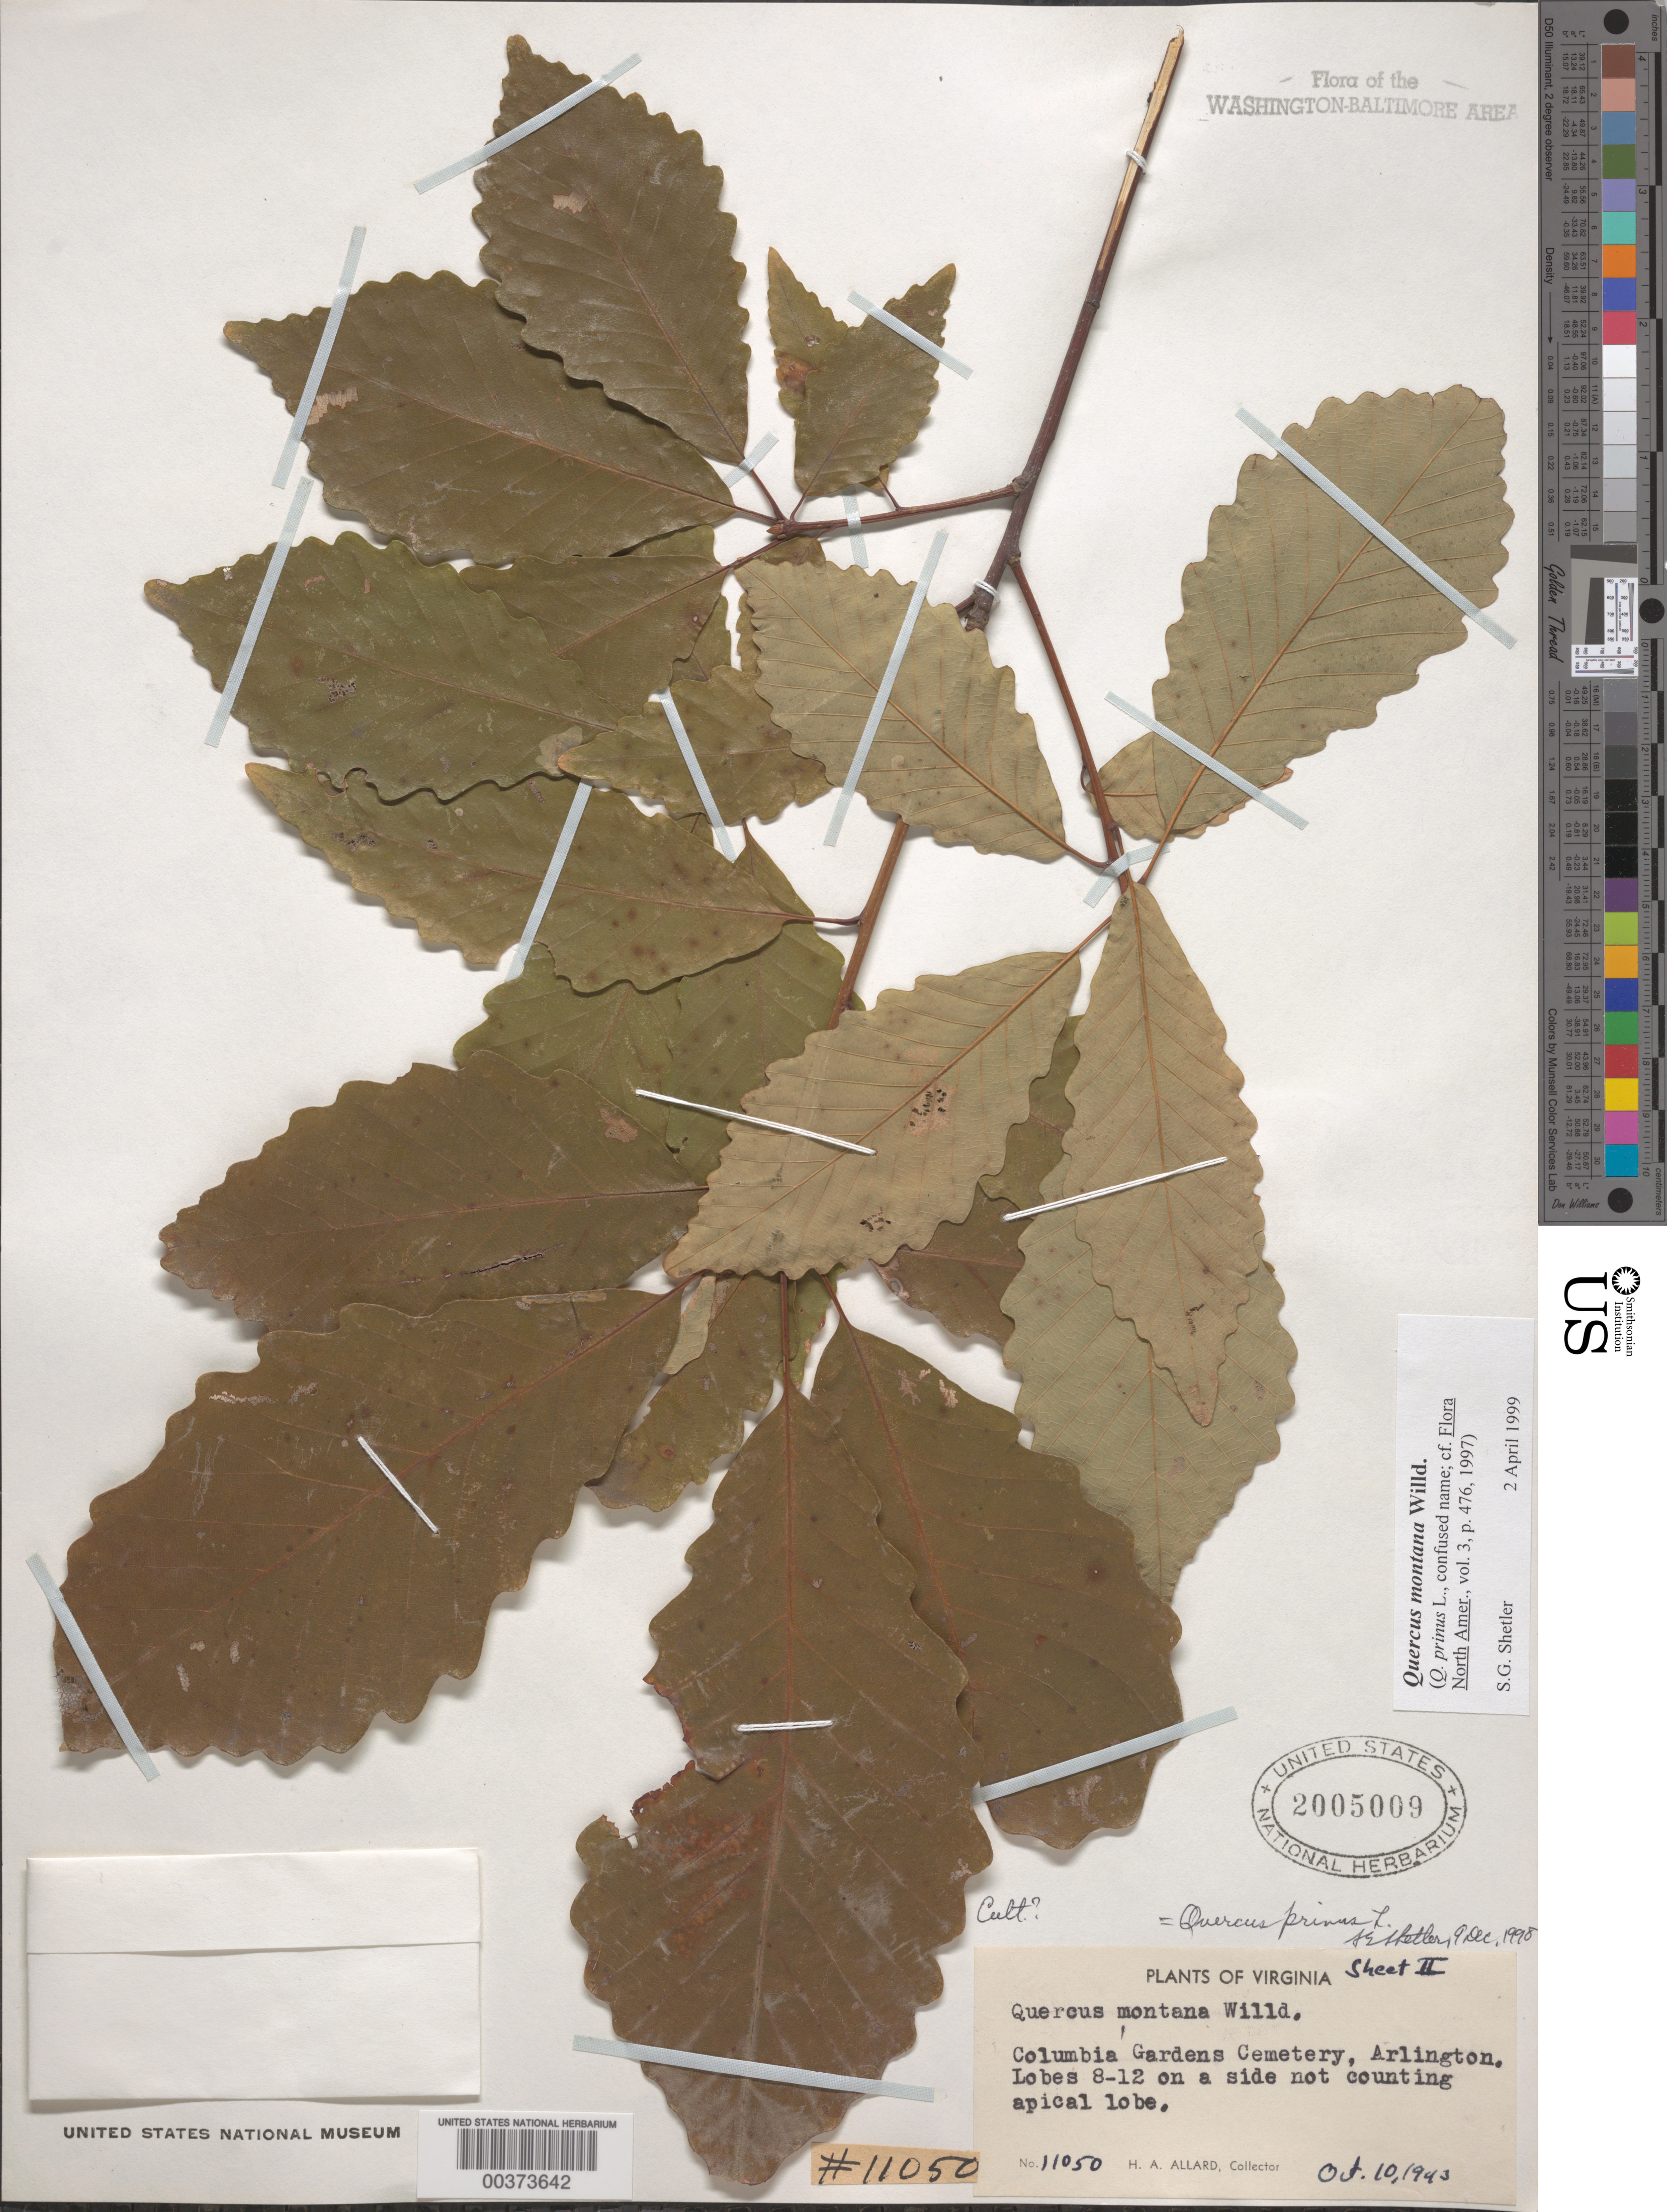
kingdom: Plantae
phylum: Tracheophyta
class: Magnoliopsida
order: Fagales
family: Fagaceae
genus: Quercus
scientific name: Quercus montana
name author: Willd.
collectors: H. A. Allard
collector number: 11050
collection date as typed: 10 Oct 1943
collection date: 1943-10-10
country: United States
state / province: Virginia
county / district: Arlington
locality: Columbia Gardens Cemetery, Arlington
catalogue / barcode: US 2005009